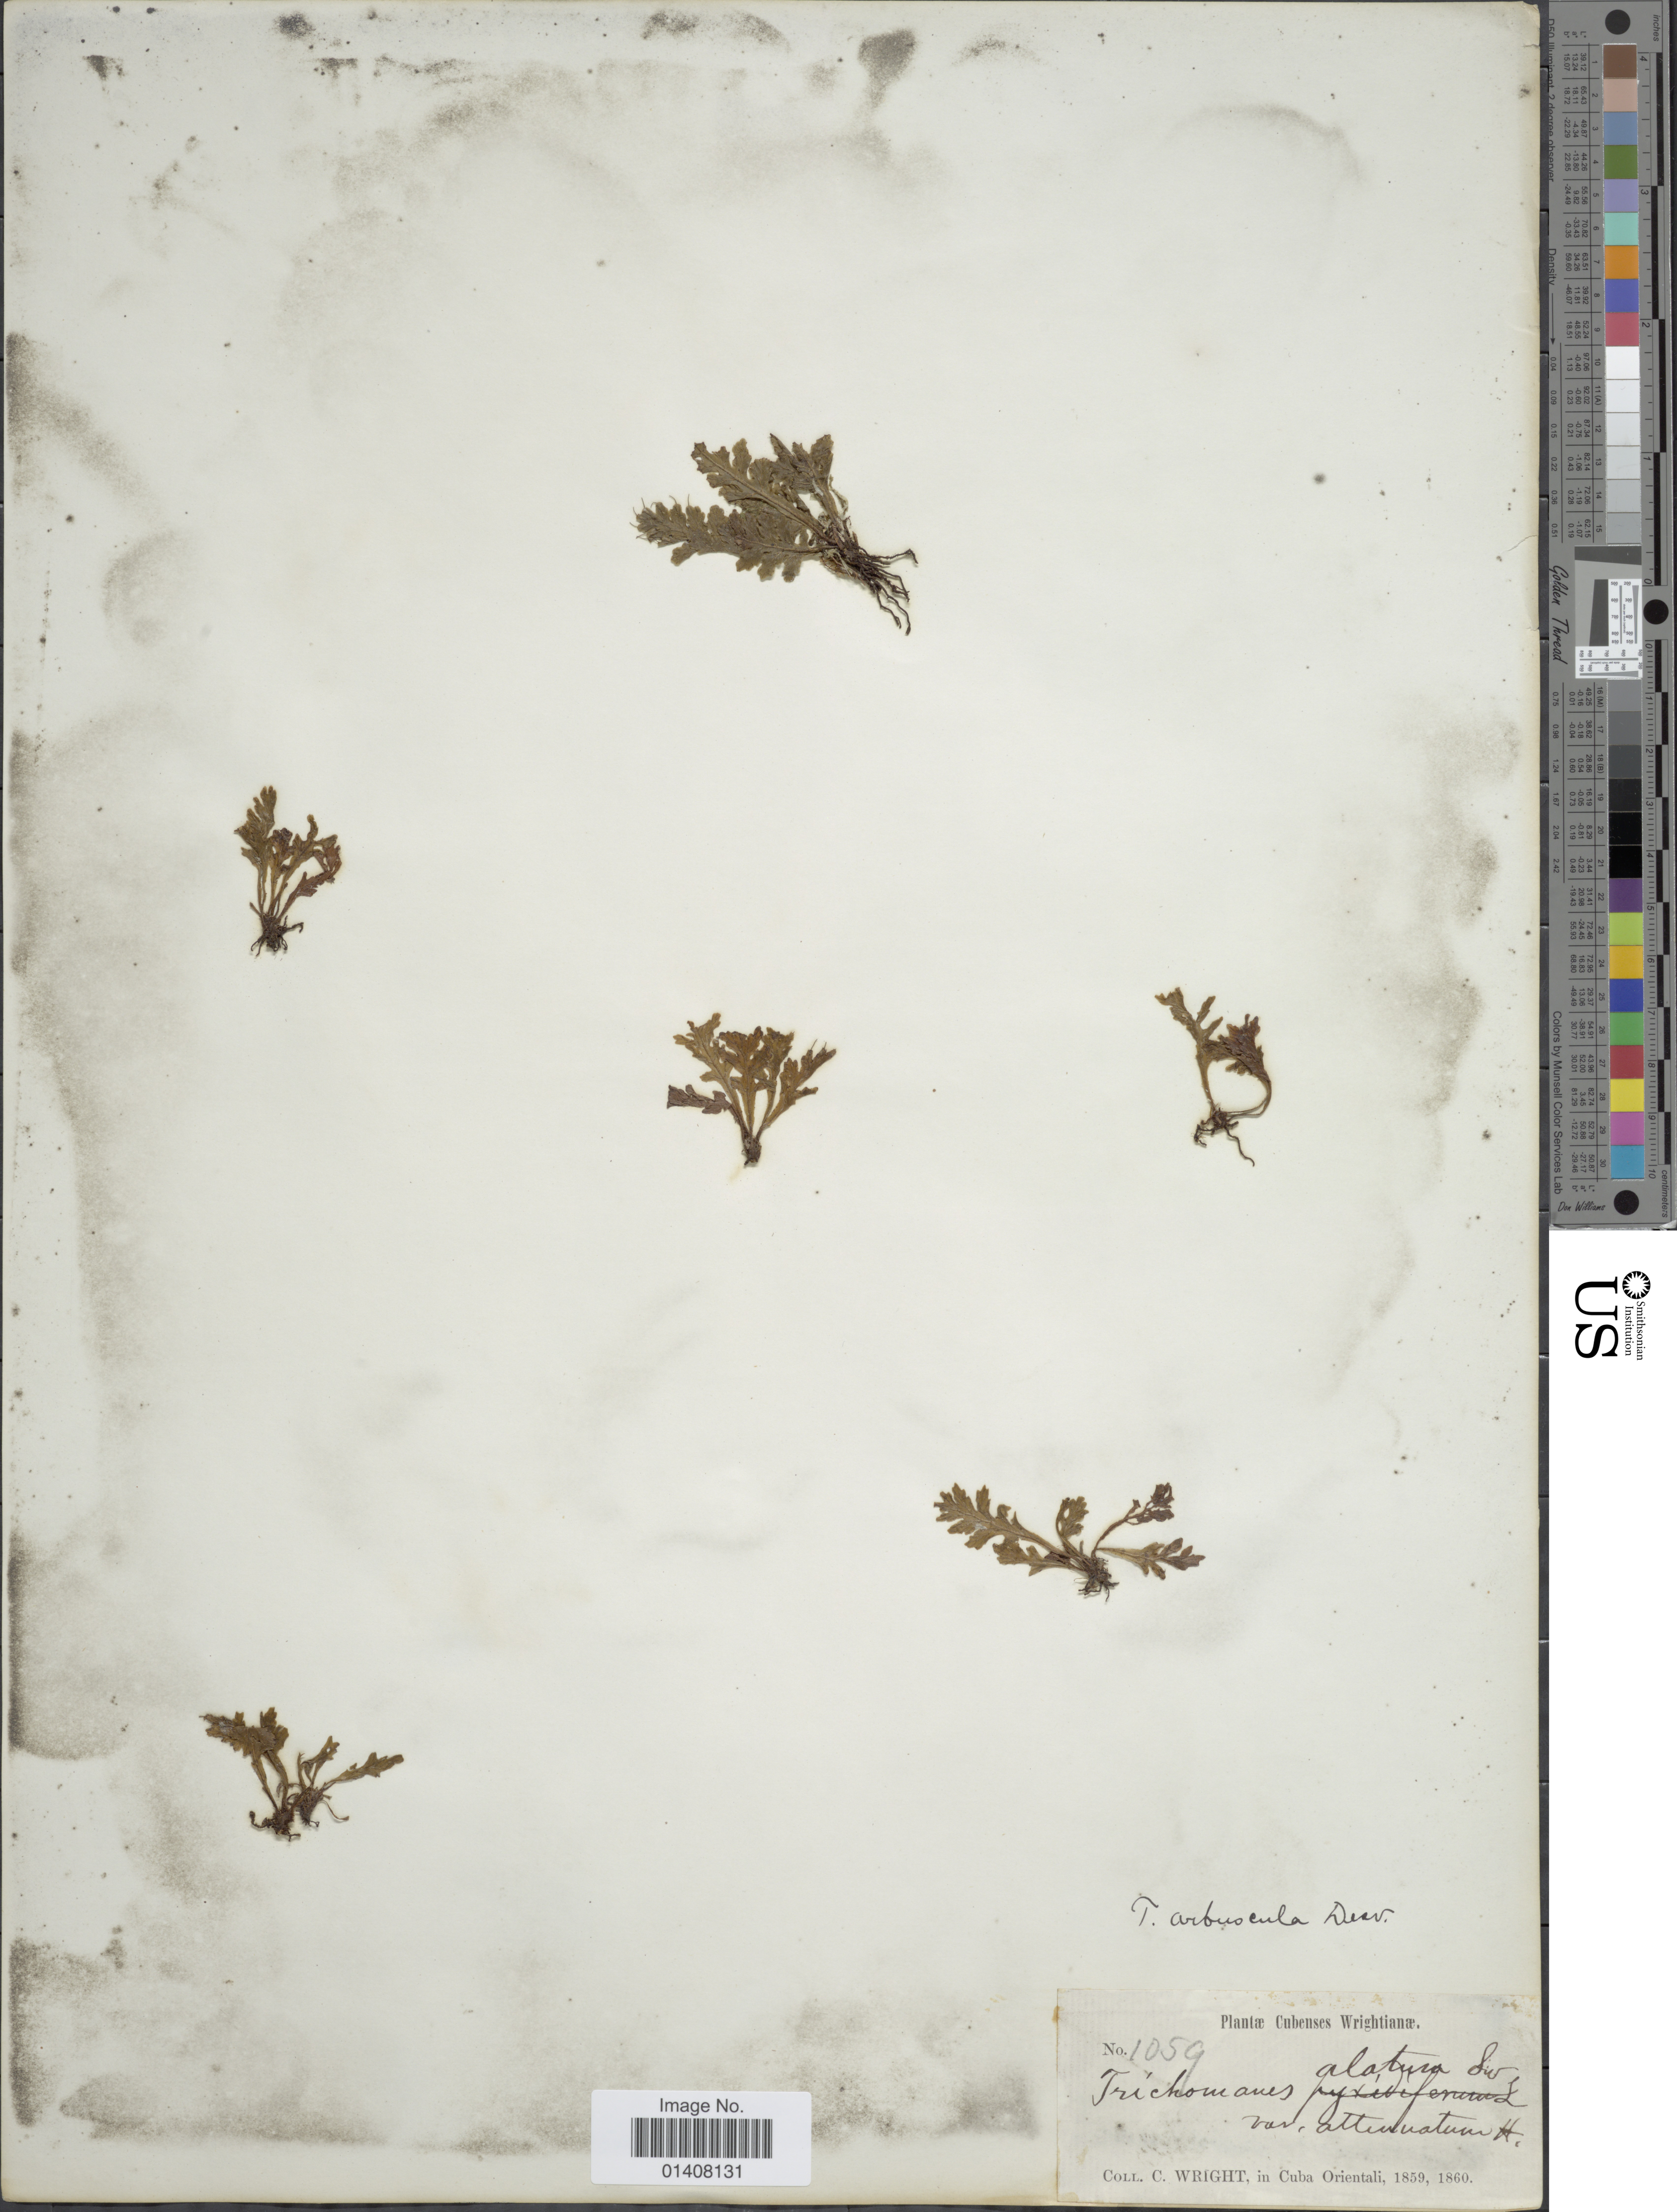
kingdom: Plantae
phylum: Tracheophyta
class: Polypodiopsida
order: Hymenophyllales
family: Hymenophyllaceae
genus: Trichomanes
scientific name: Trichomanes holopterum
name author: Kunze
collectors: C. Wright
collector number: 1059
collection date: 1859/1860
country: Cuba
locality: Cuba orientali